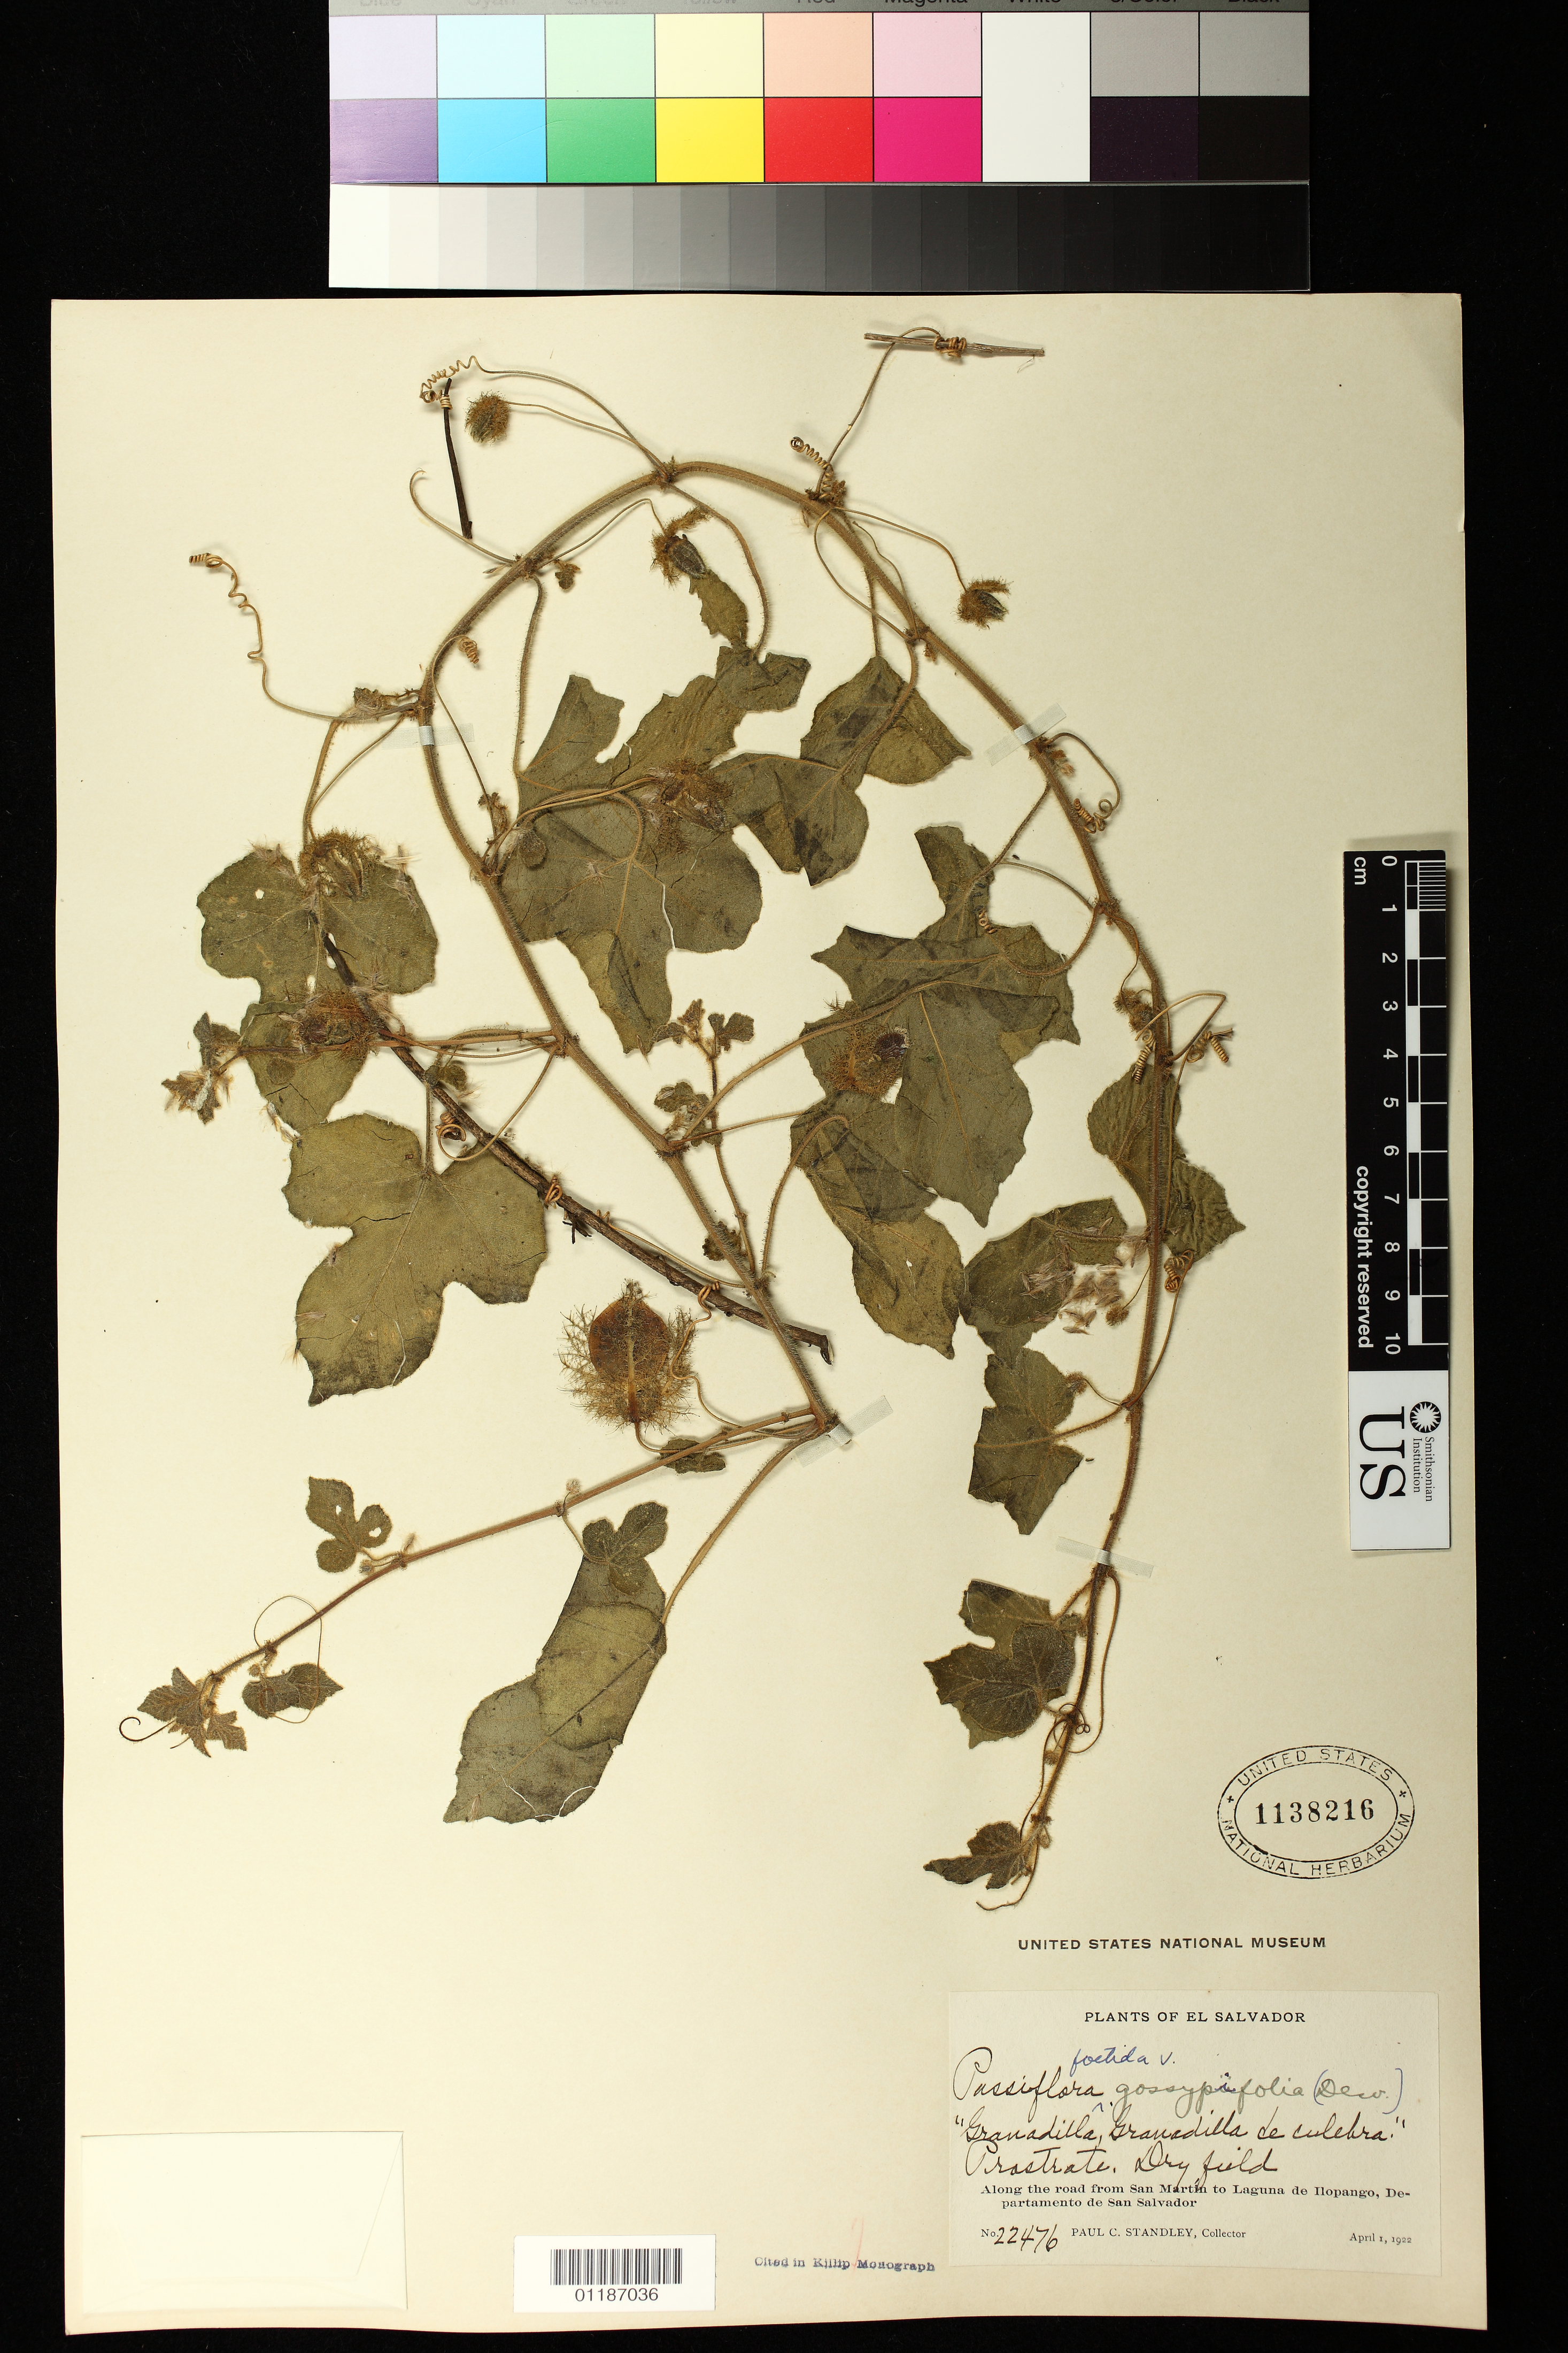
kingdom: Plantae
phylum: Tracheophyta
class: Magnoliopsida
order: Malpighiales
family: Passifloraceae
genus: Passiflora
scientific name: Passiflora foetida var. gossypiifolia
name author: (Desv.) Mast.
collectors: P. C. Standley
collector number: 22476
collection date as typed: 01 Apr 1922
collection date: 1922-04-01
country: El Salvador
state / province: San Salvador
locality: Along the road from san martin to laguna de ilopango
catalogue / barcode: US 1138216